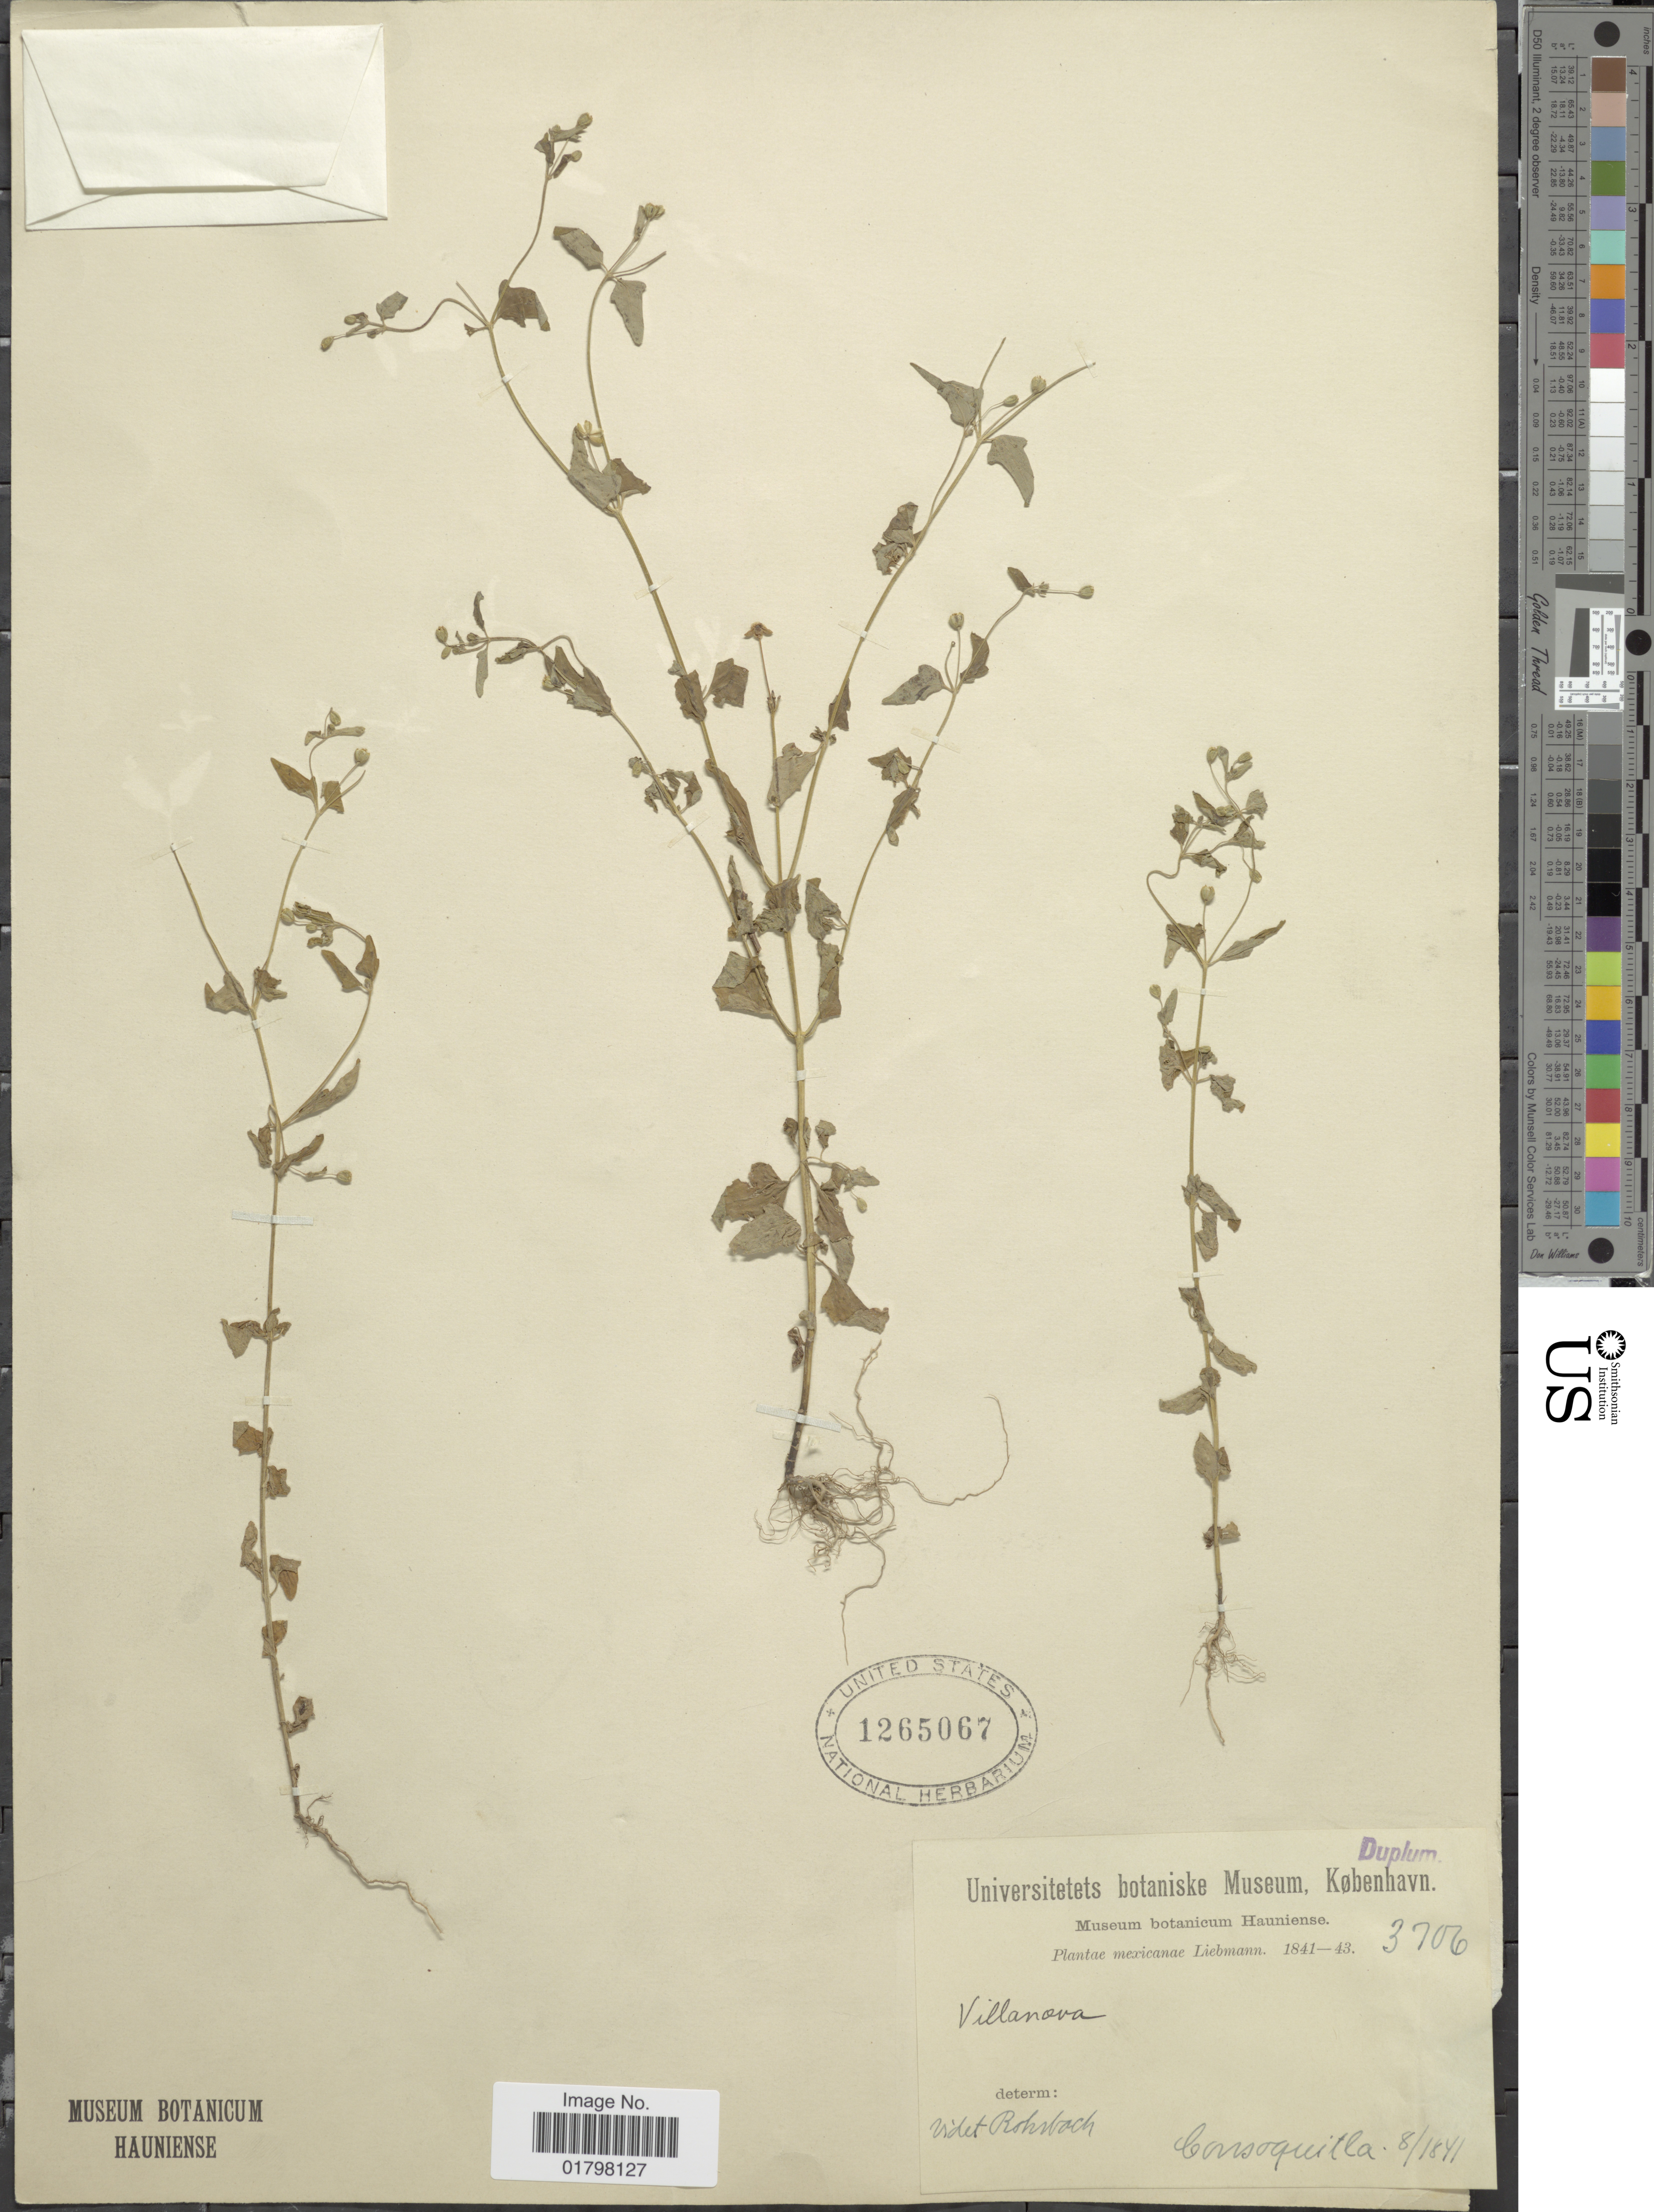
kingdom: Plantae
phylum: Tracheophyta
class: Magnoliopsida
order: Asterales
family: Asteraceae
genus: Galeana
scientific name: Galeana pratensis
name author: (Kunth) Rydb.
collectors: Liebmann, --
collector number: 3706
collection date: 1841-08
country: Mexico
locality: Consoquilla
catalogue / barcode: US 1265067